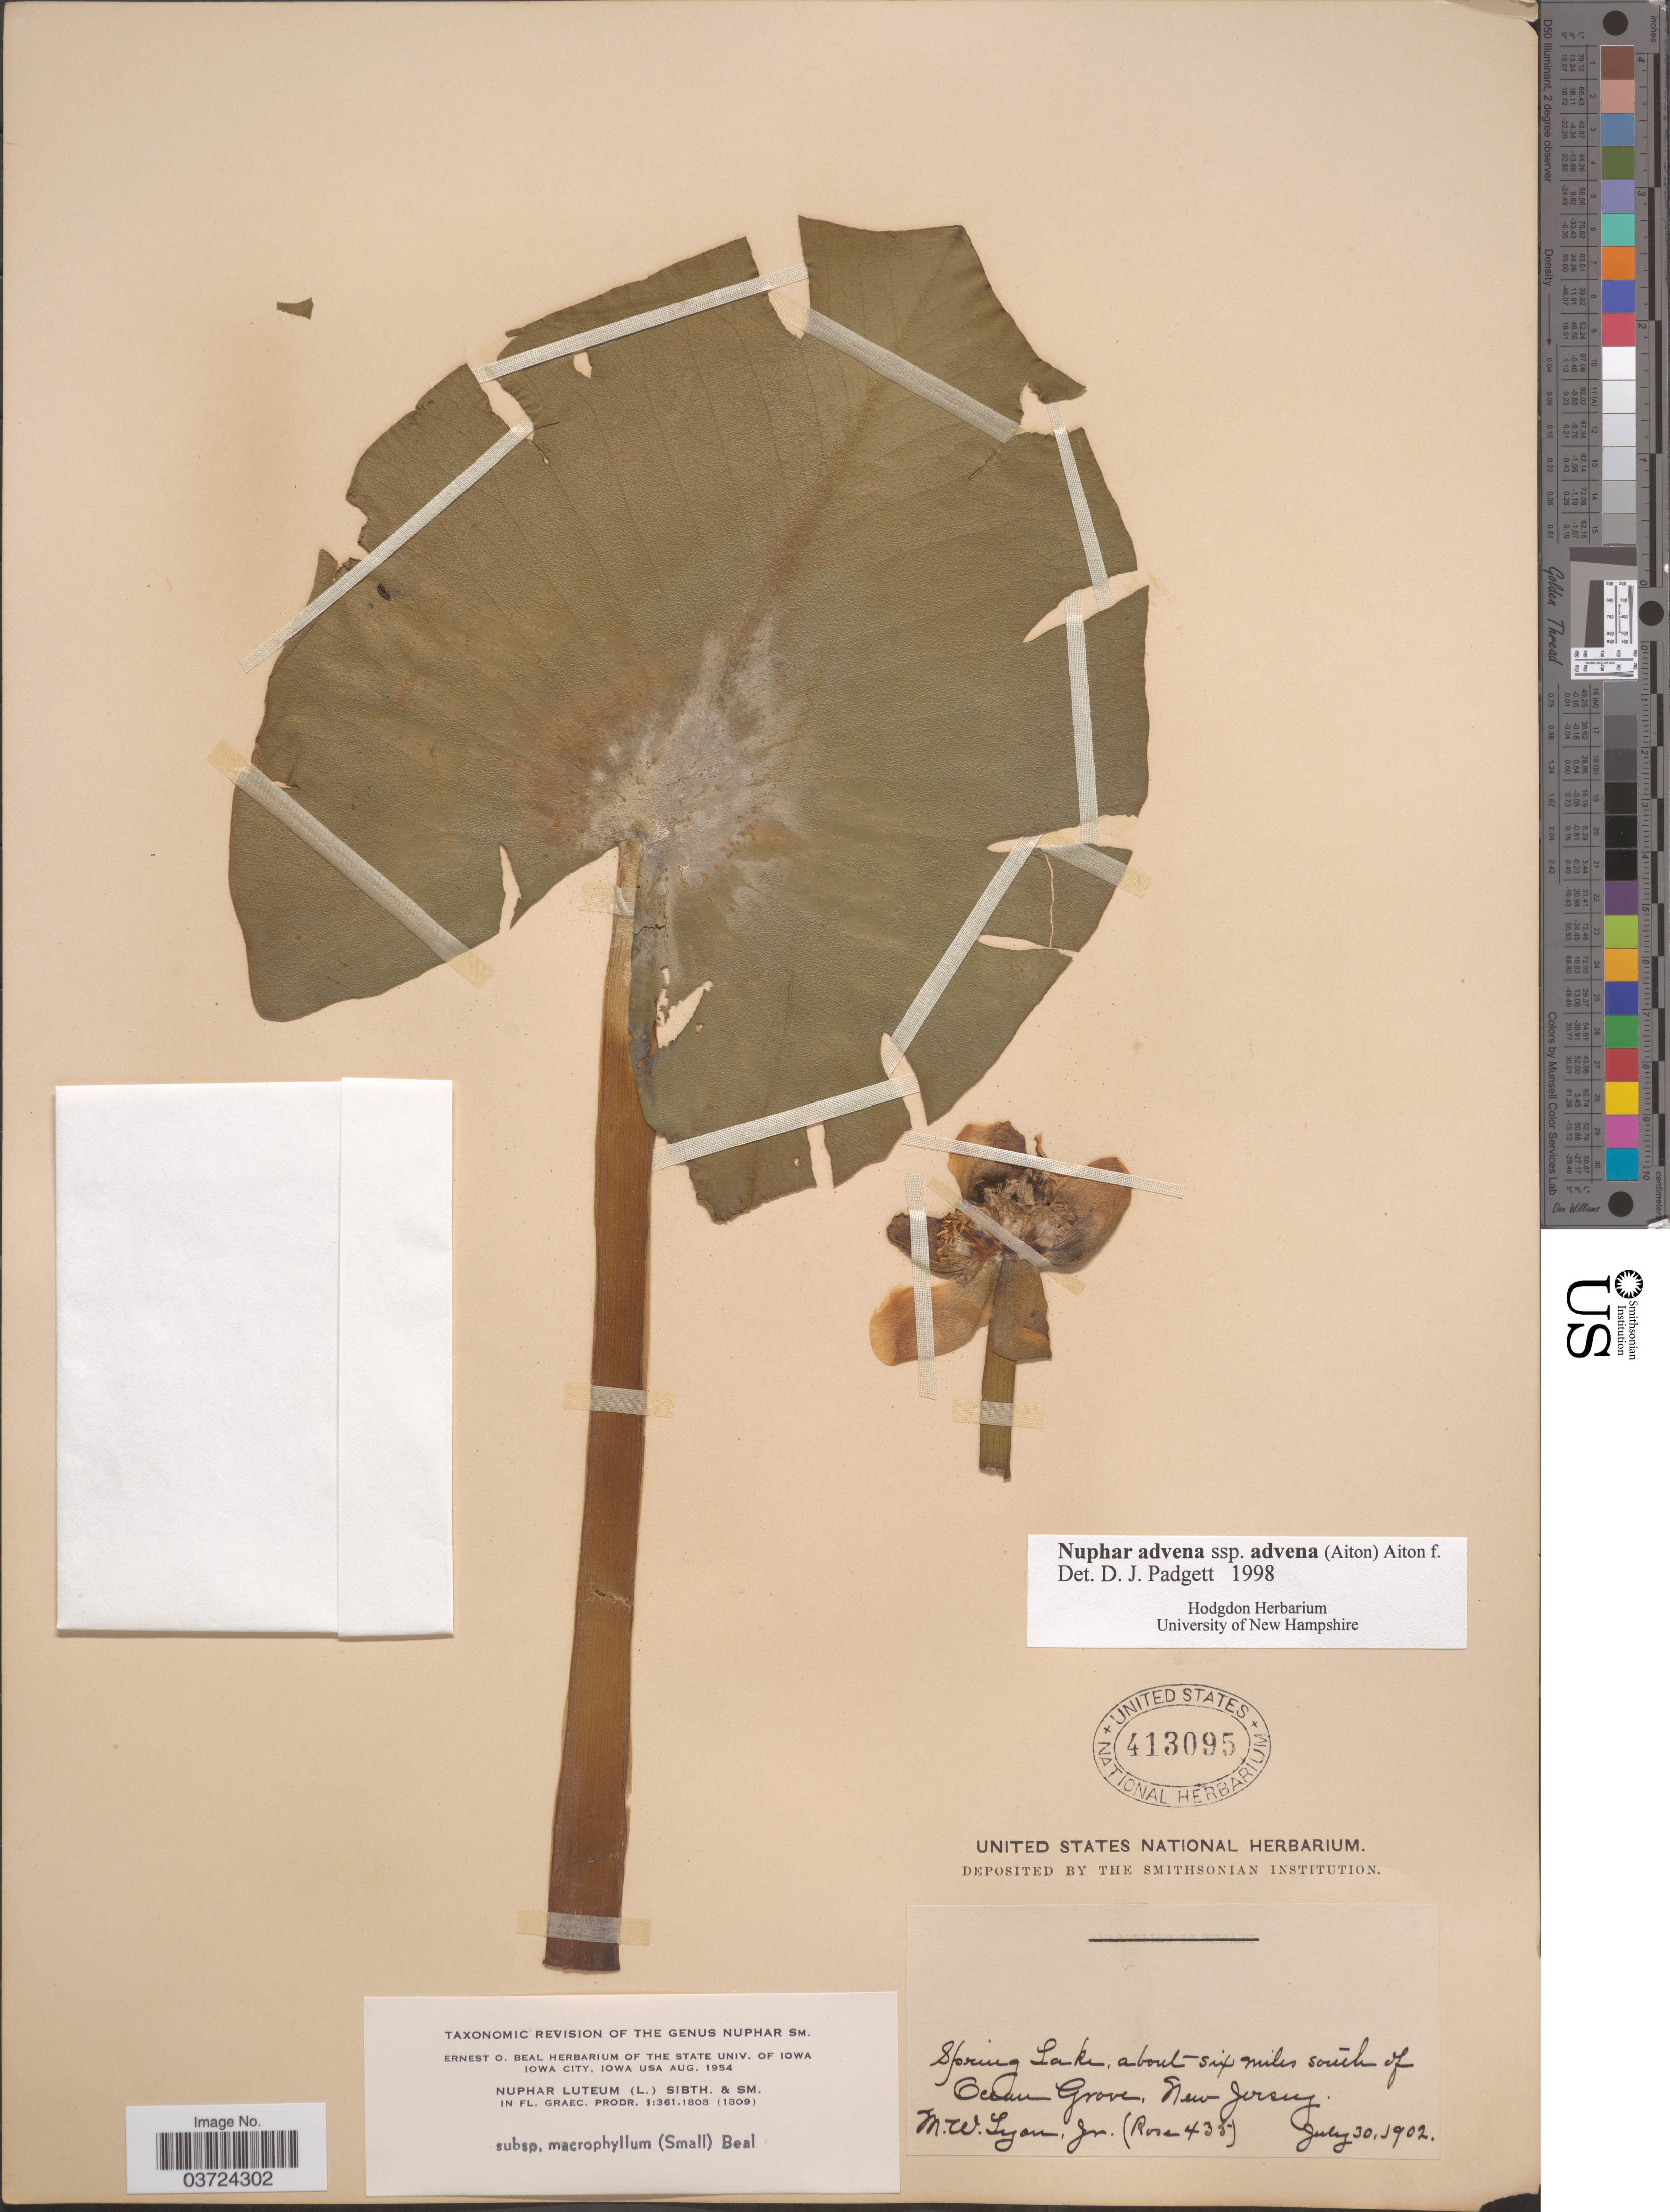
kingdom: Plantae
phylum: Tracheophyta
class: Magnoliopsida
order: Nymphaeales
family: Nymphaeaceae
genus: Nuphar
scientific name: Nuphar advena subsp. advena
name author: (Aiton) W.T. Aiton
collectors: M. W. Lyon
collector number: Rose435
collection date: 1902-07-30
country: United States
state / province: New Jersey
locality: Spring Lake, about six miles south of Ocean Grove.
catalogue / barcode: US 413095